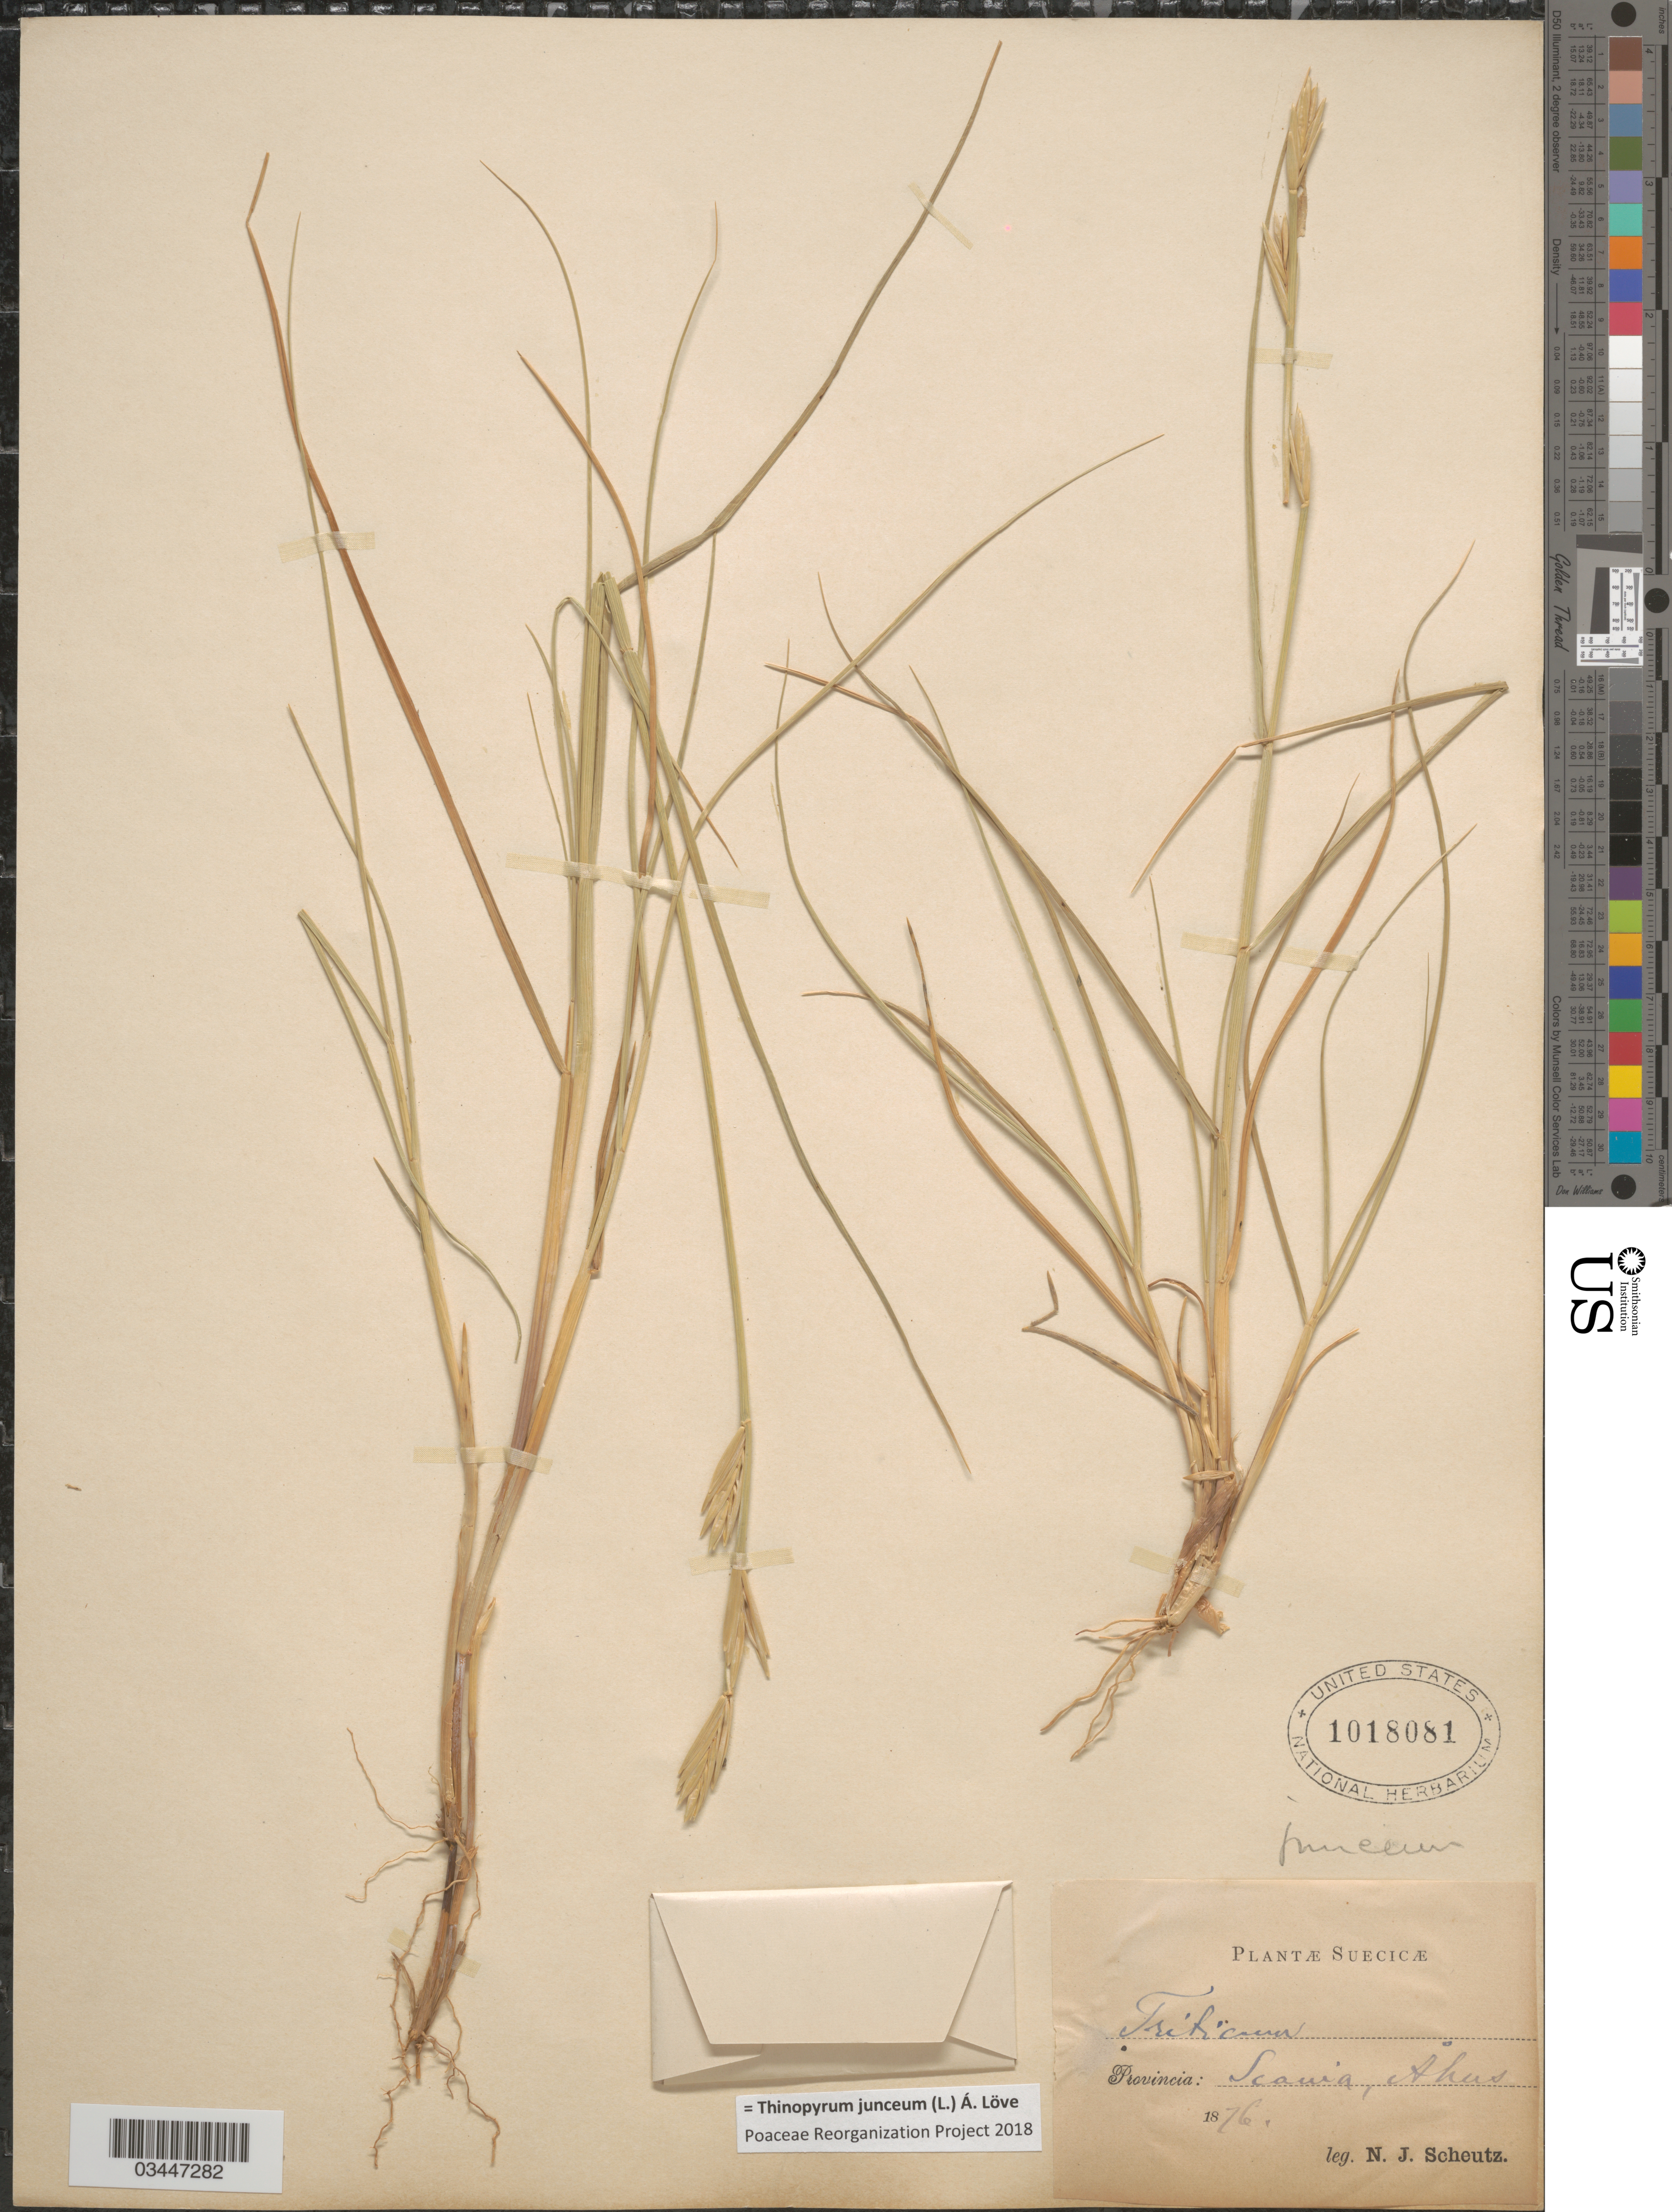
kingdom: Plantae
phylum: Tracheophyta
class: Liliopsida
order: Poales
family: Poaceae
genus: Thinopyrum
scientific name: Thinopyrum junceum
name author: (L.) Á. Löve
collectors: N. Scheutz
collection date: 1876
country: Sweden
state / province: Skåne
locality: Suecicæ. Provincia: Scania, Åhus.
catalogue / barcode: US 1018081